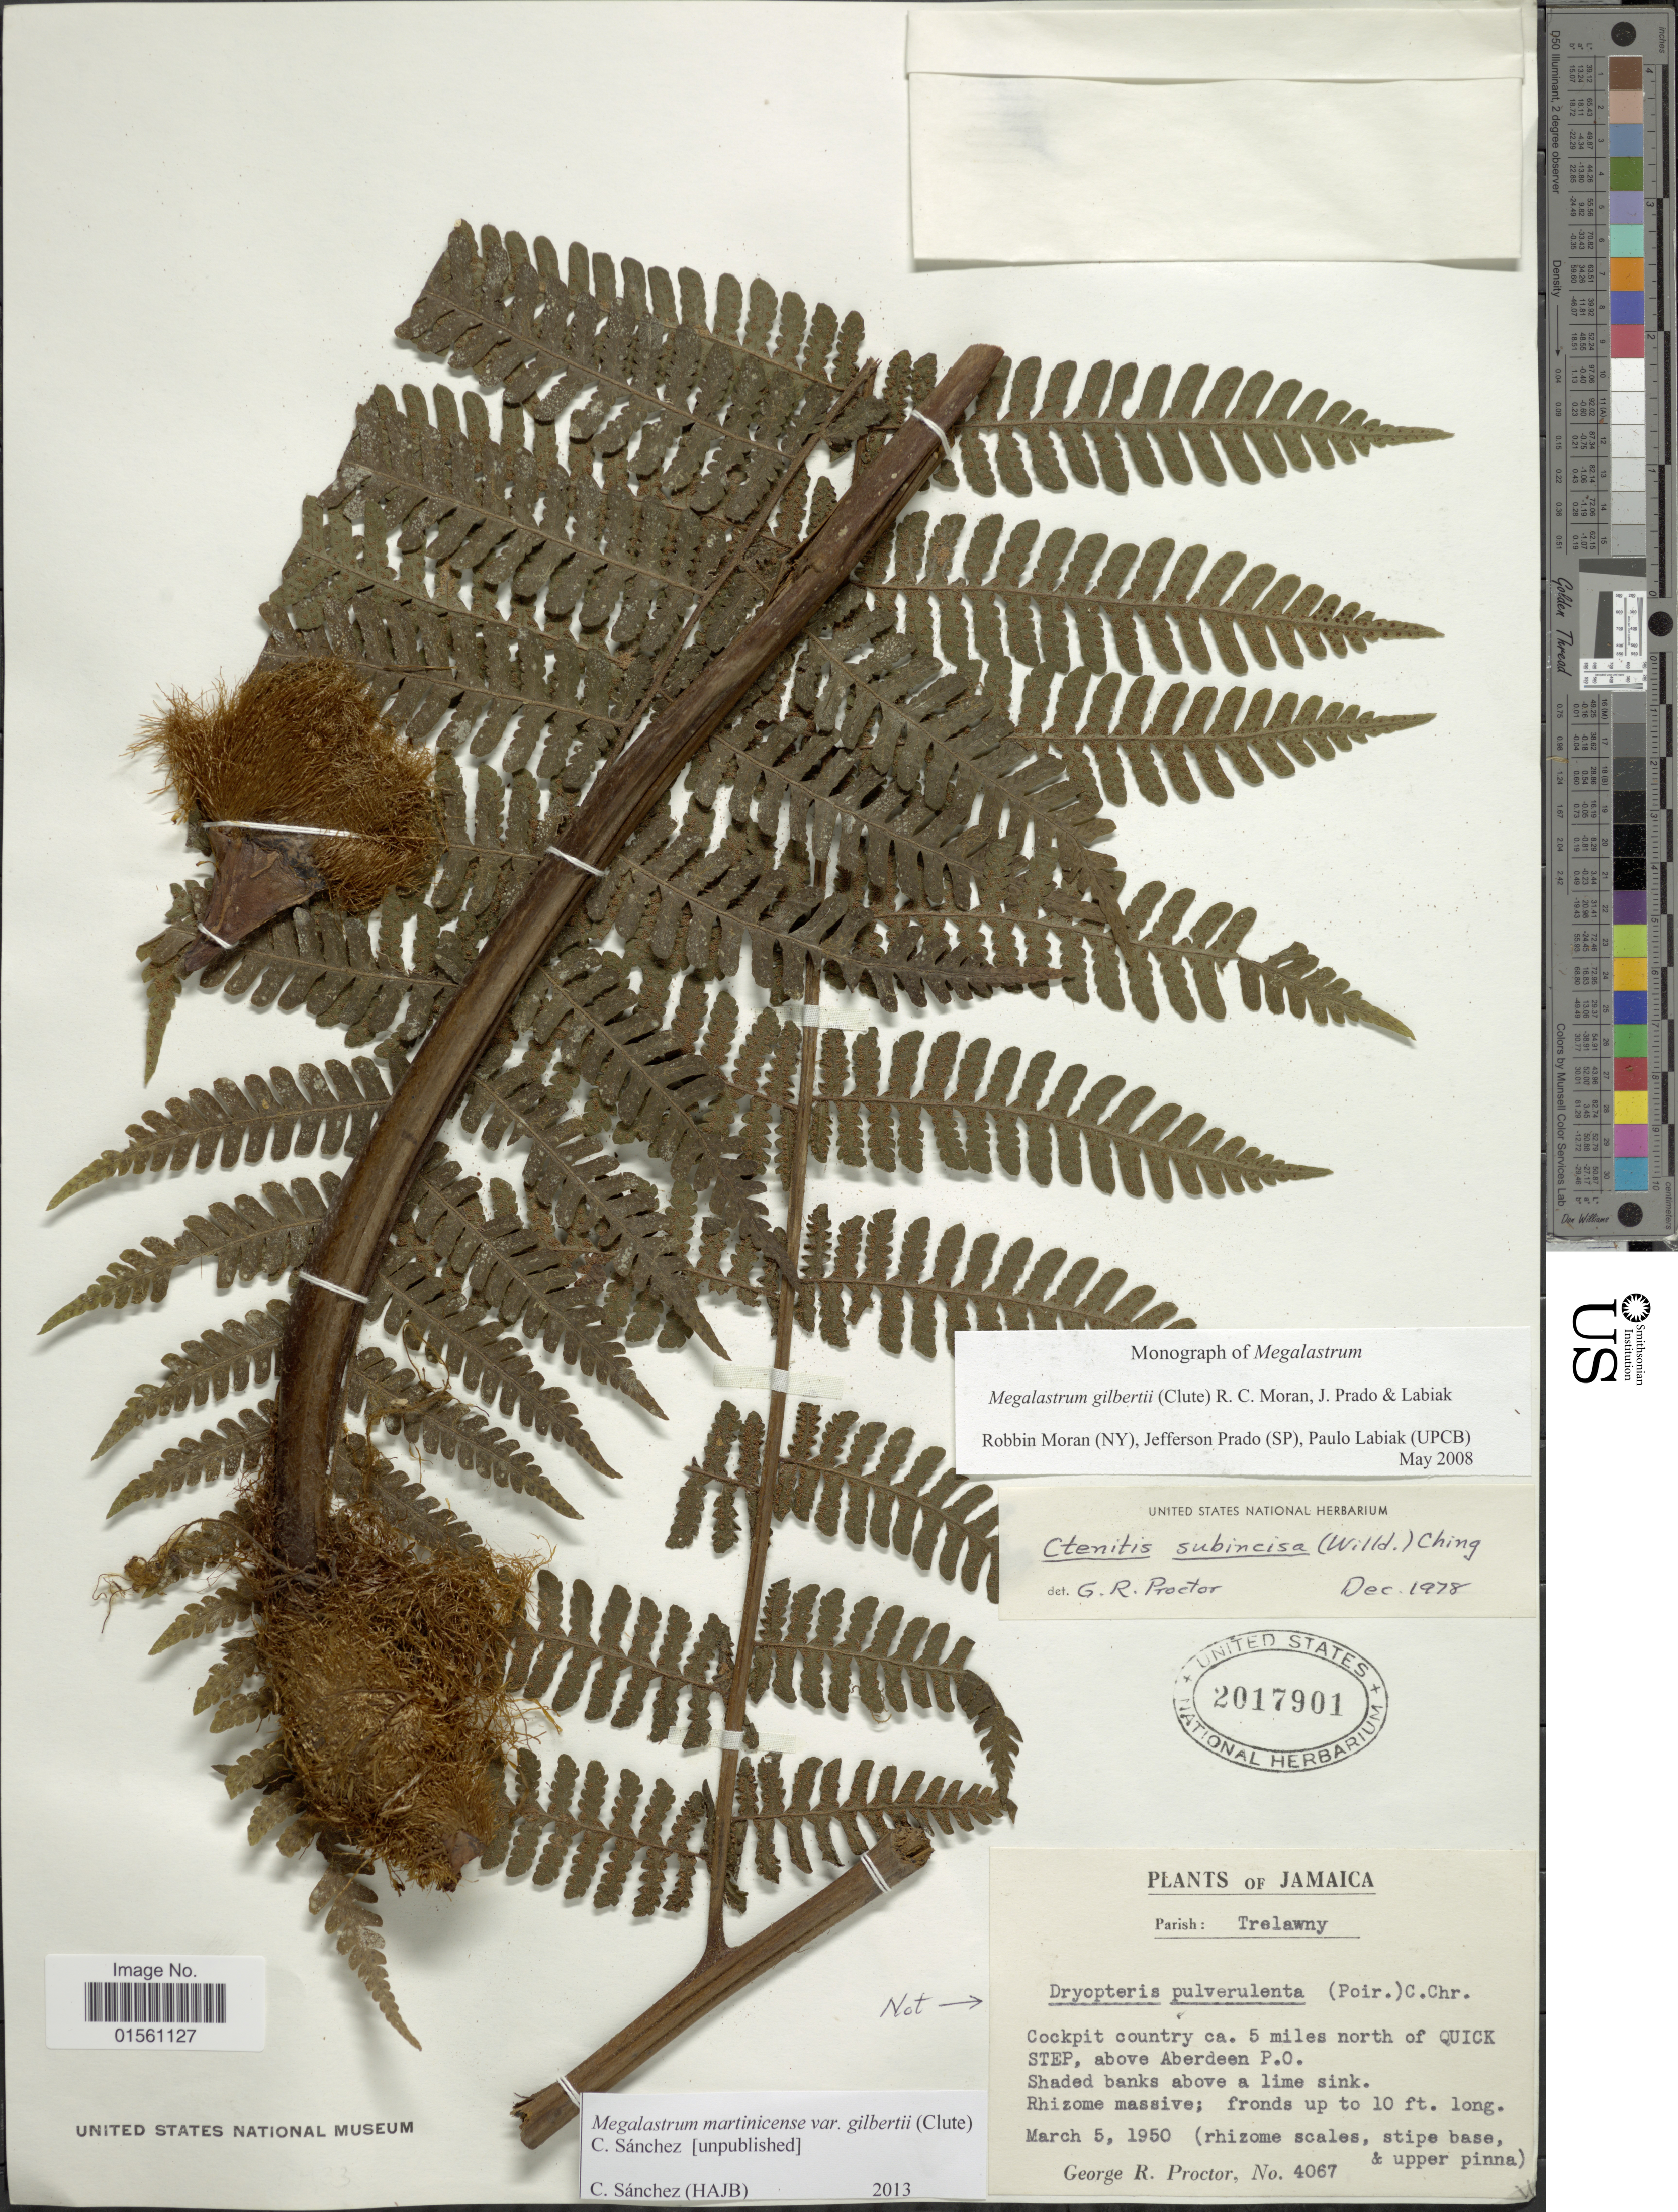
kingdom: Plantae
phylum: Tracheophyta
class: Polypodiopsida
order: Polypodiales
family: Dryopteridaceae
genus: Megalastrum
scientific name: Megalastrum gilbertii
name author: (Clute) R.C. Moran et al.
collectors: G. R. Proctor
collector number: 4067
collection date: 1950-03-05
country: Jamaica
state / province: Trelawny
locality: Cockpit country ca. 5 miles north of Quick Step, above Aberteen P. O.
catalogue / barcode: US 2017901